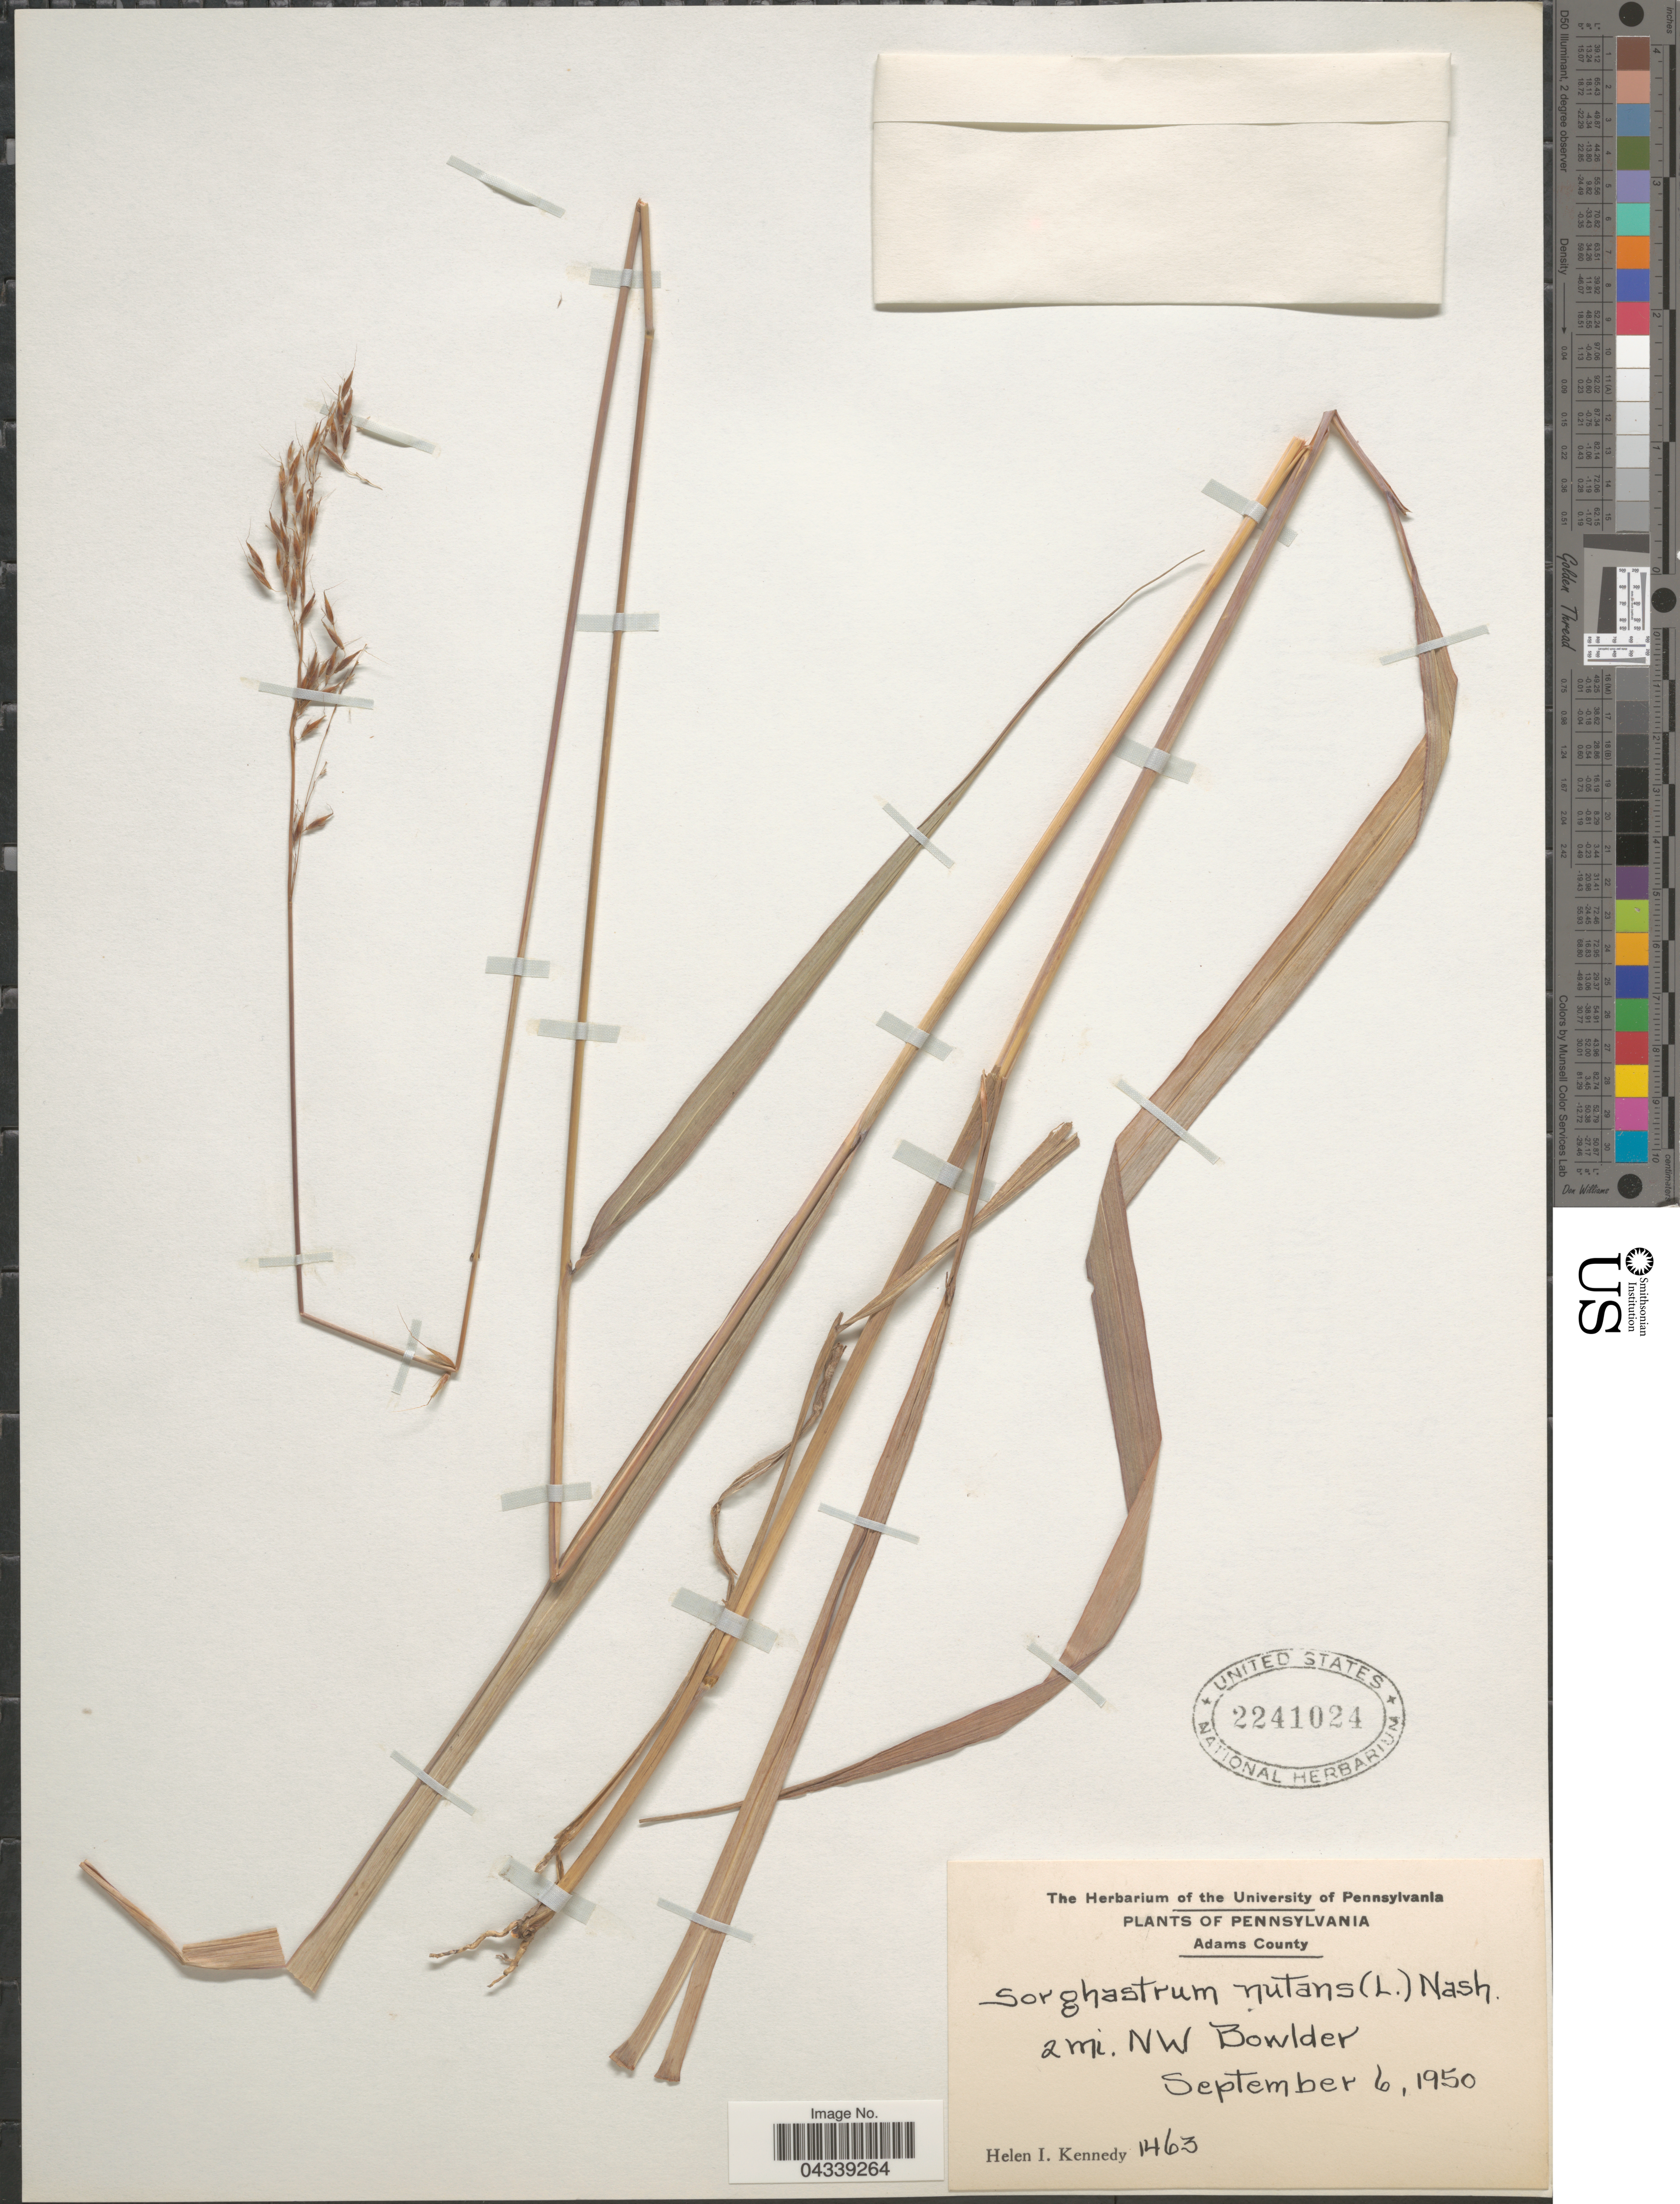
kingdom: Plantae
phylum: Tracheophyta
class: Liliopsida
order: Poales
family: Poaceae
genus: Sorghastrum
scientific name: Sorghastrum nutans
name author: (L.) Nash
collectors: H. Kennedy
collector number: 1463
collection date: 1950-09-06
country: United States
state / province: Pennsylvania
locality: Adams County. 2 mi. NW Bowlder.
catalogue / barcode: US 2241024